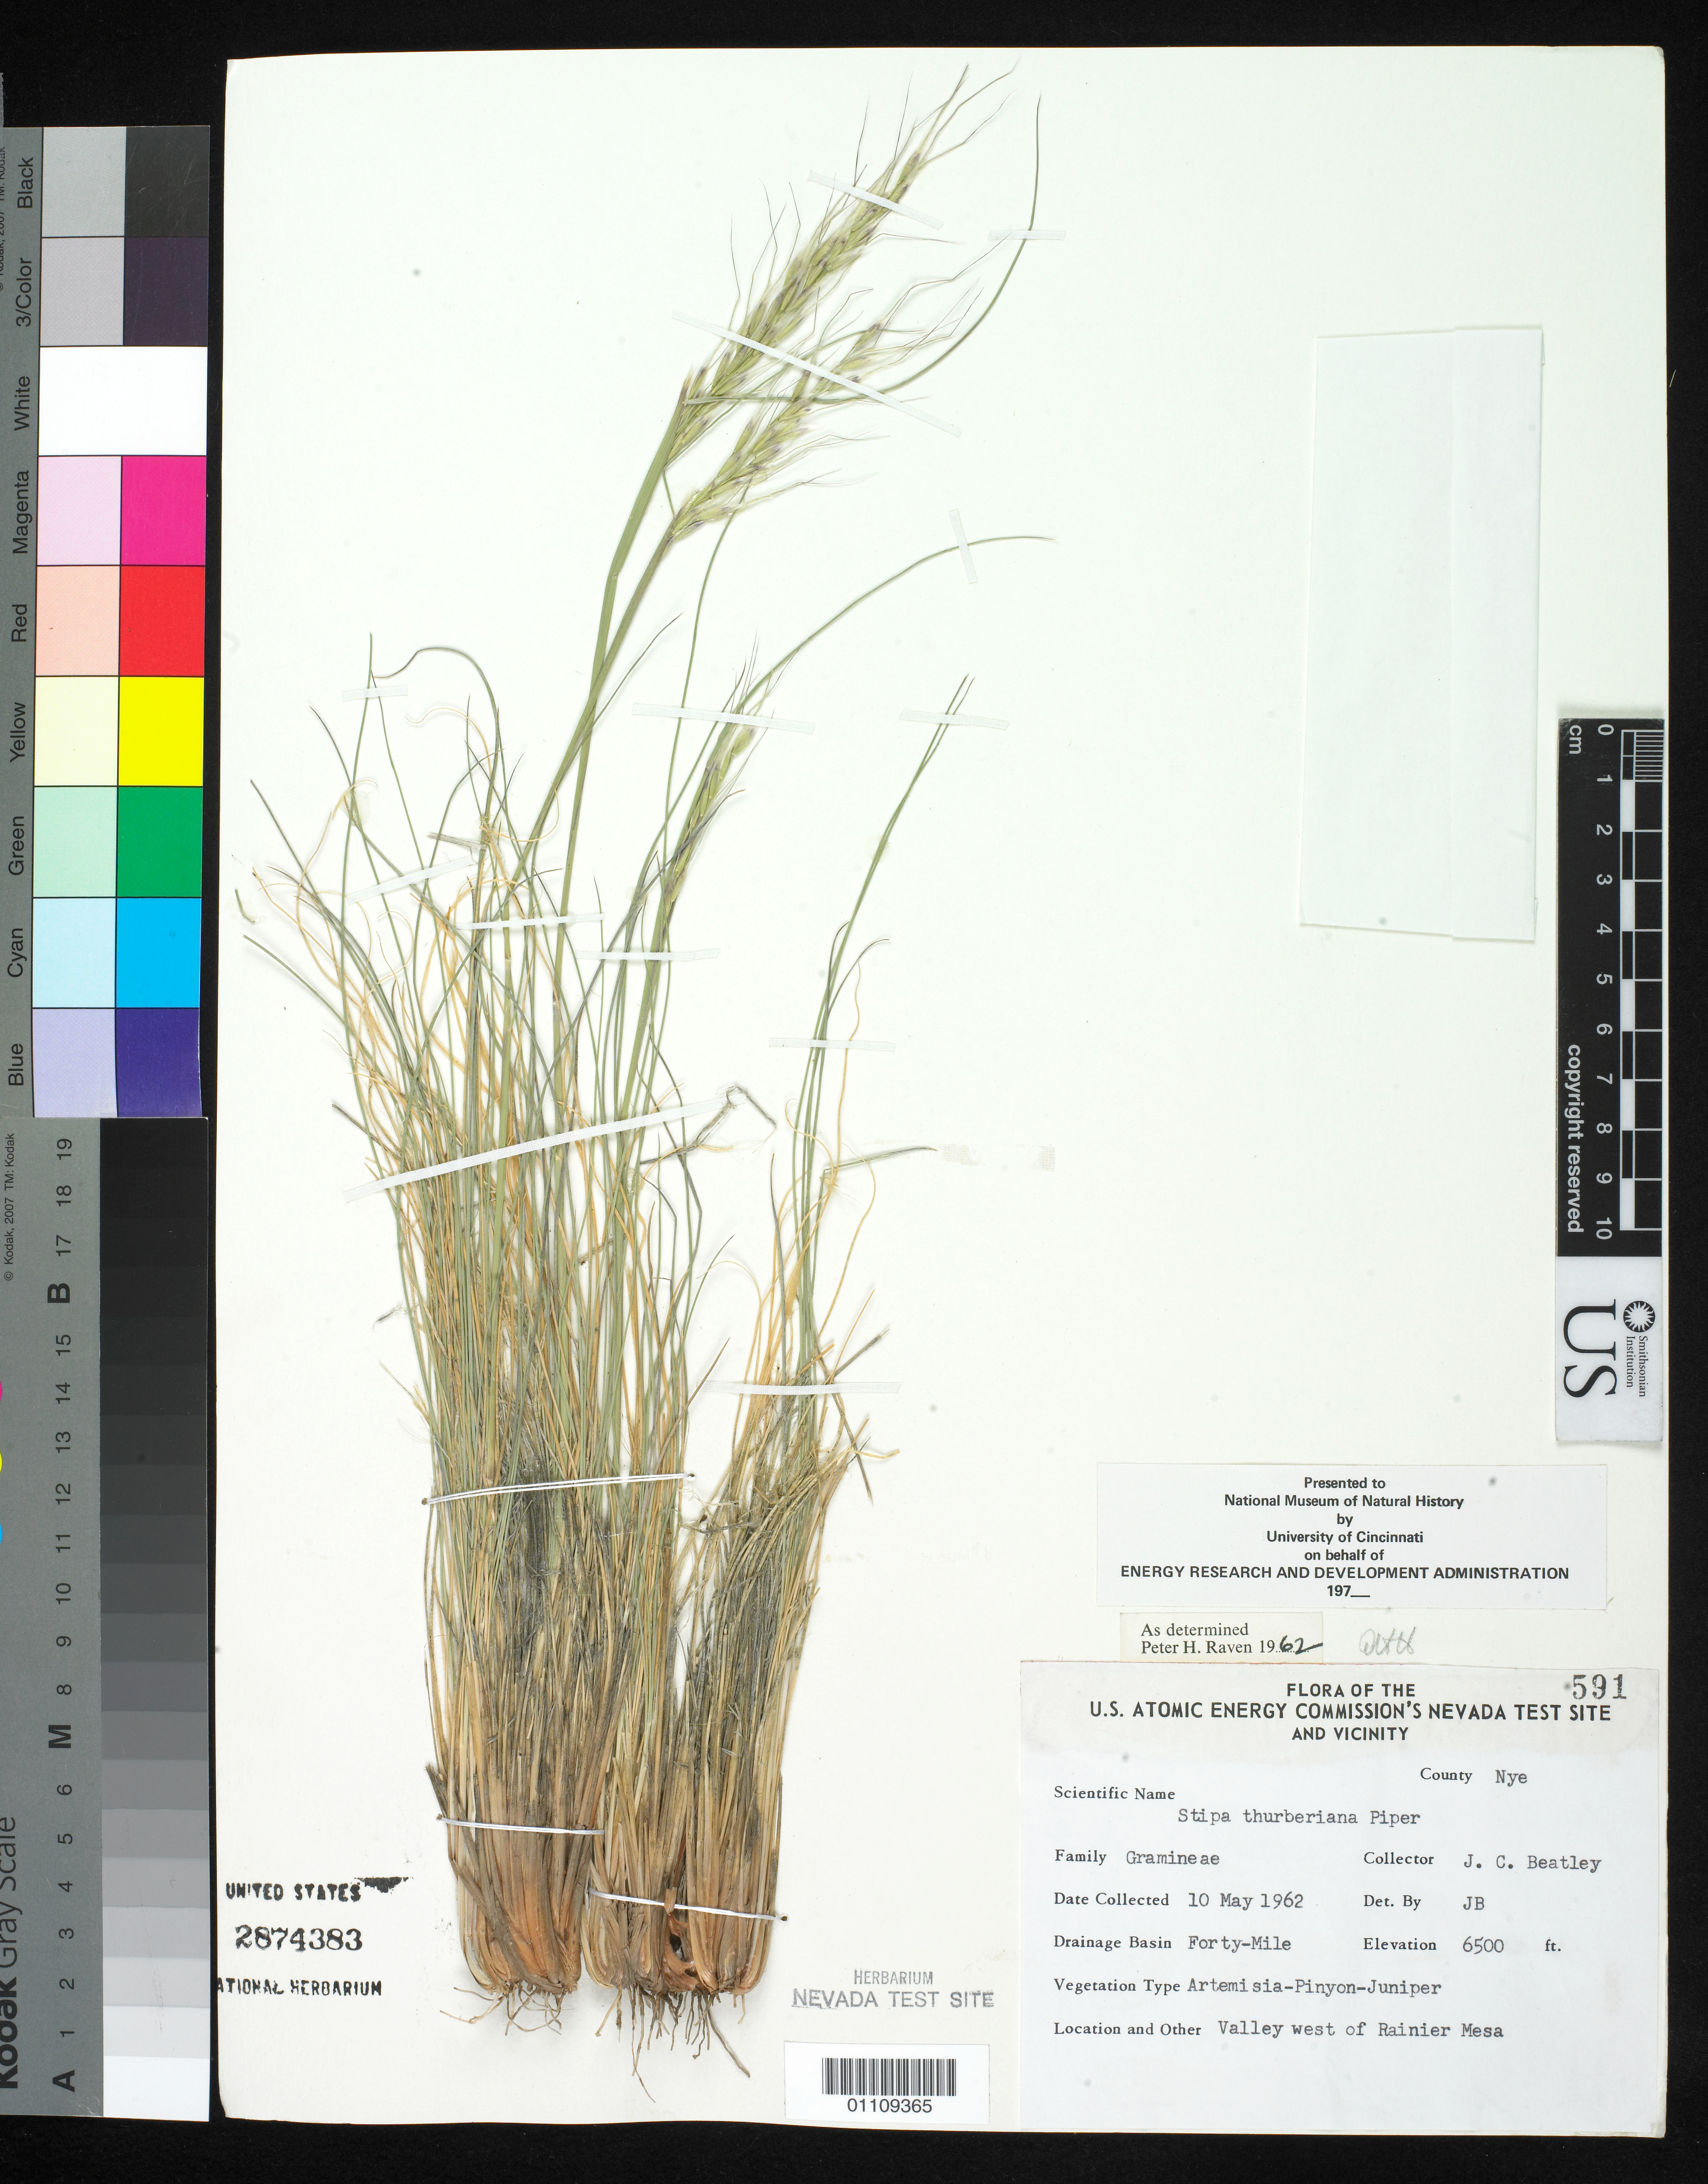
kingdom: Plantae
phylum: Tracheophyta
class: Liliopsida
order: Poales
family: Poaceae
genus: Eriocoma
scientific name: Eriocoma thurberiana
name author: (Piper) Romasch.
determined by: Poaceae Reorganization Project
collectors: J. C. Beatley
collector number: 591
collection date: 1962-05-10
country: United States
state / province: Nevada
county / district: Nye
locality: Valley W. of Rainier Mesa.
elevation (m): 1981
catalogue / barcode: US 2874383